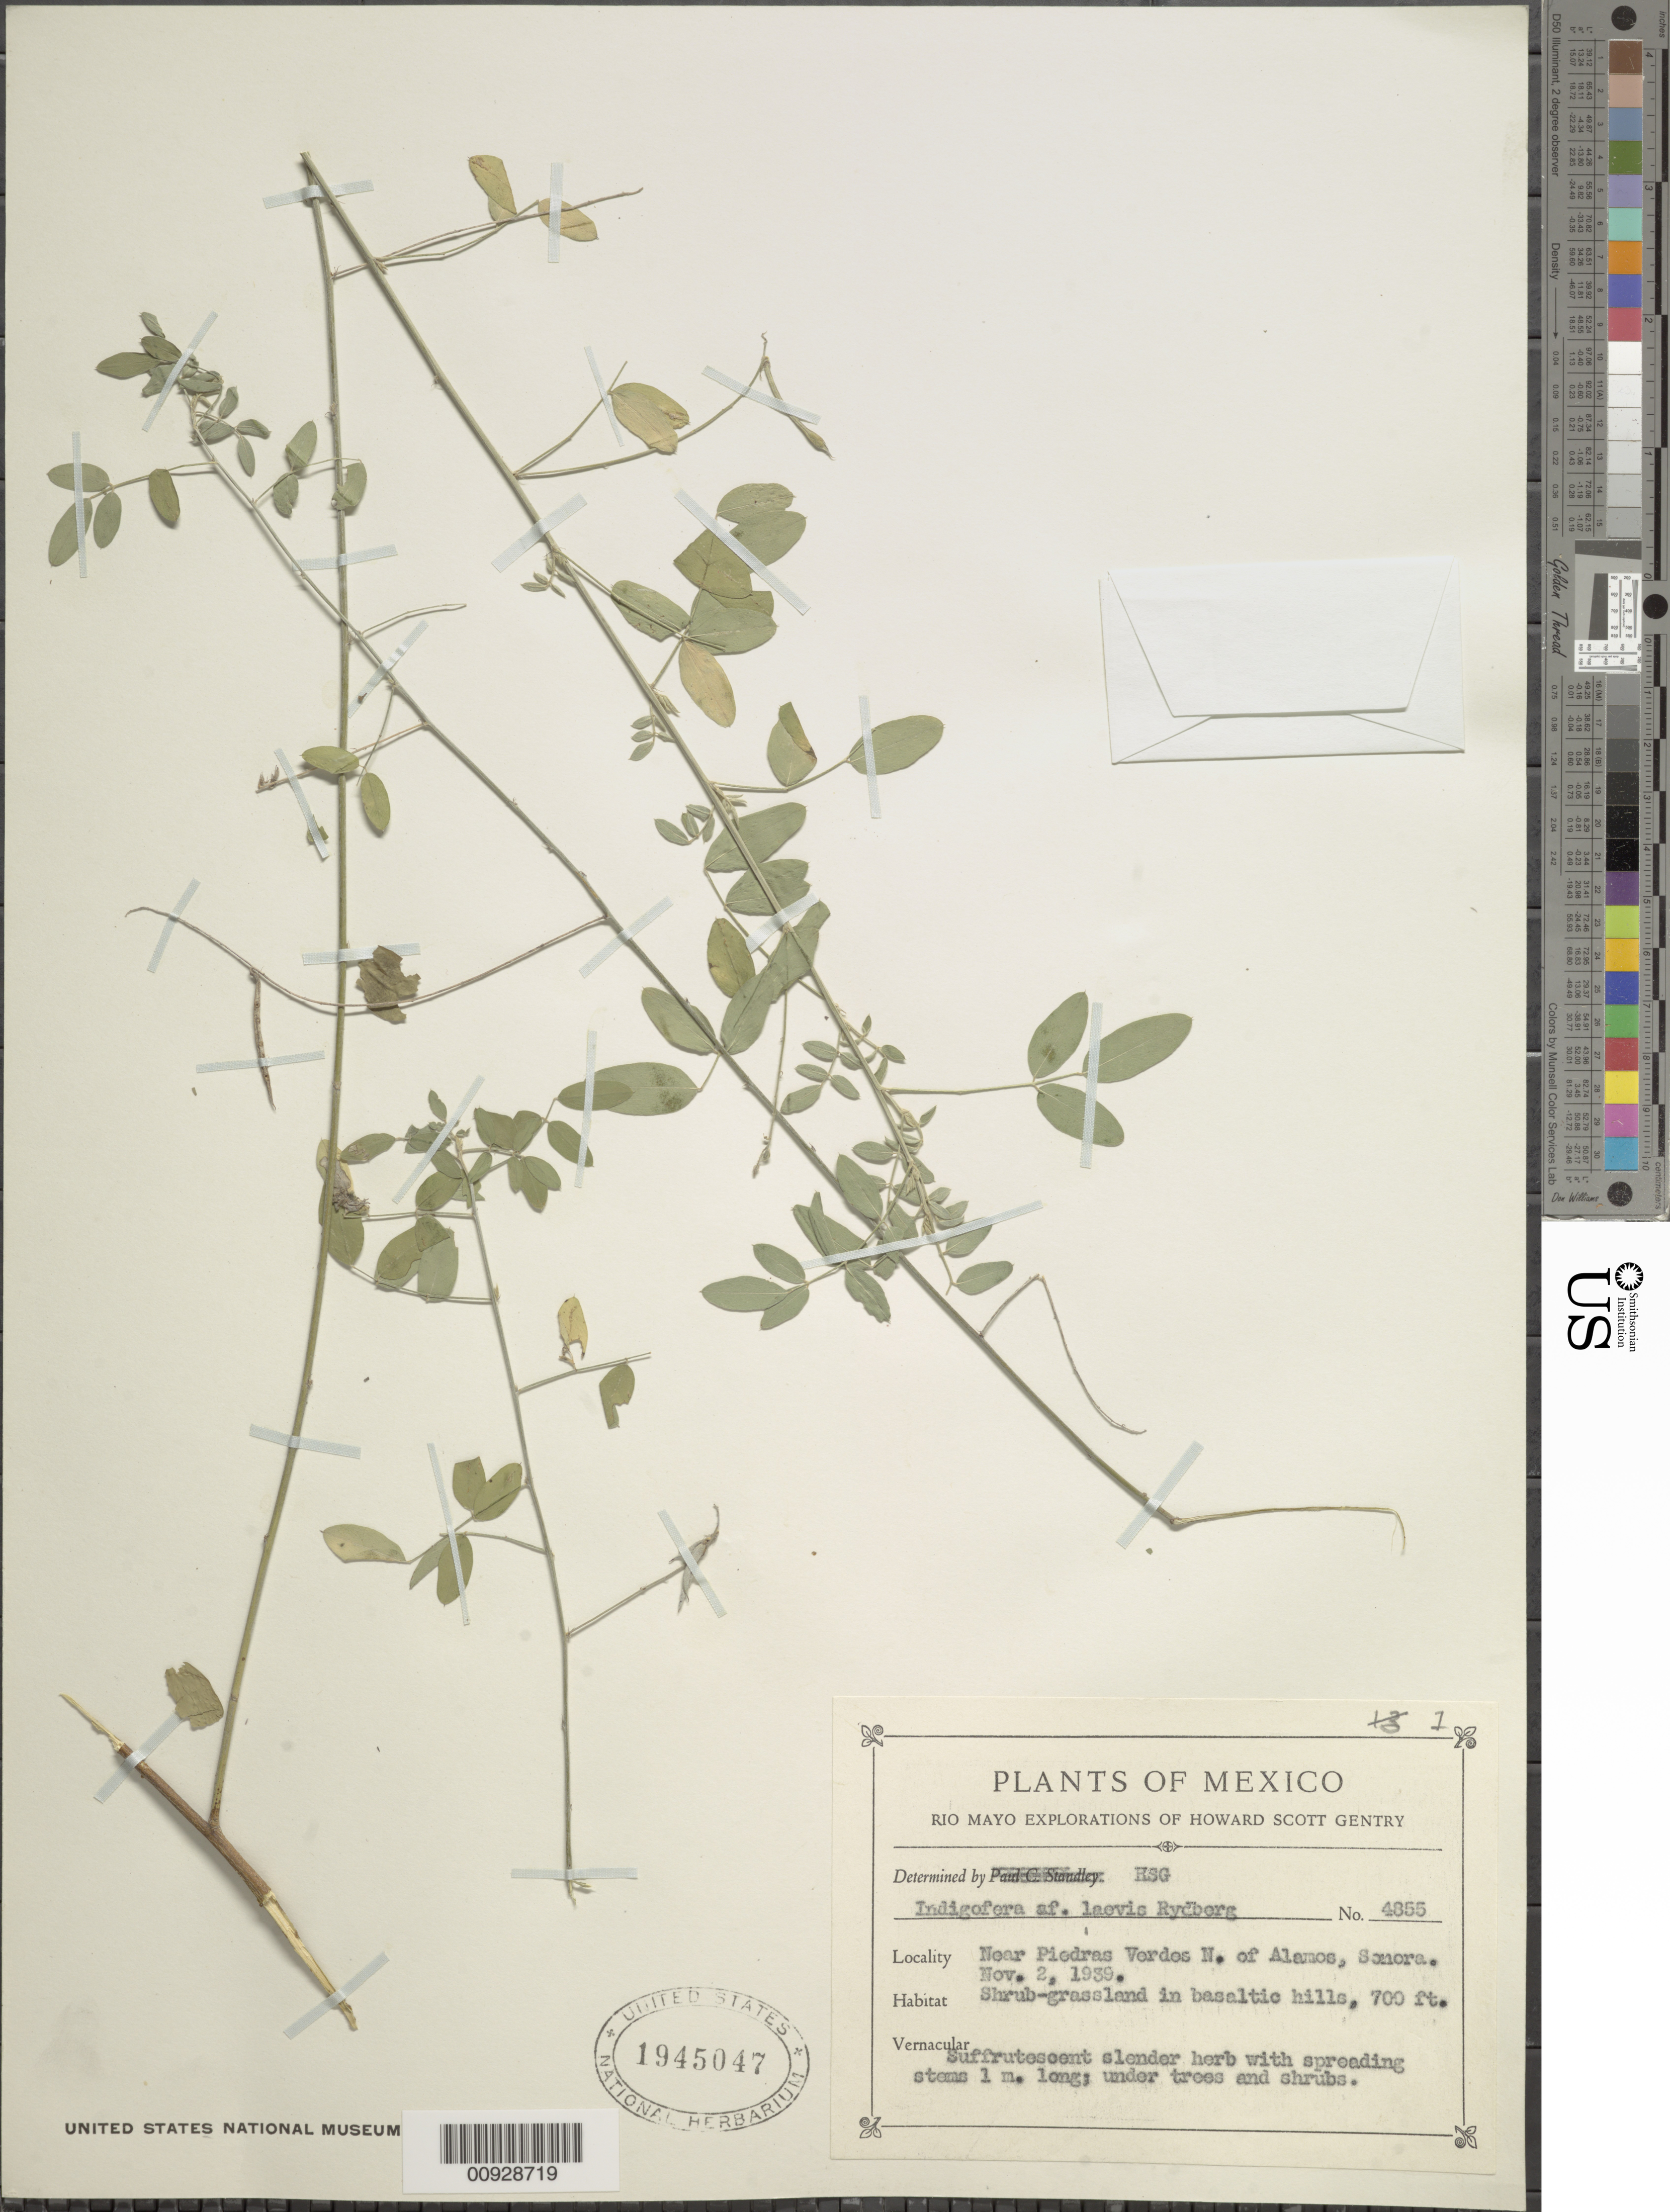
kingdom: Plantae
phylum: Tracheophyta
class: Magnoliopsida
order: Fabales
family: Fabaceae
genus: Indigofera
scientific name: Indigofera laevis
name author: Rydb.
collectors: H. S. Gentry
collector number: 4855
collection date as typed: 02 Nov 1939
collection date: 1939-11-02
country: Mexico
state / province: Sonora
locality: Near Piedras Verdes N. of Alamos, Sonora.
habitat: Shrub-grassland in basaltic hills. Under trees and shrubs.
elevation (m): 213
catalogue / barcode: US 1945047